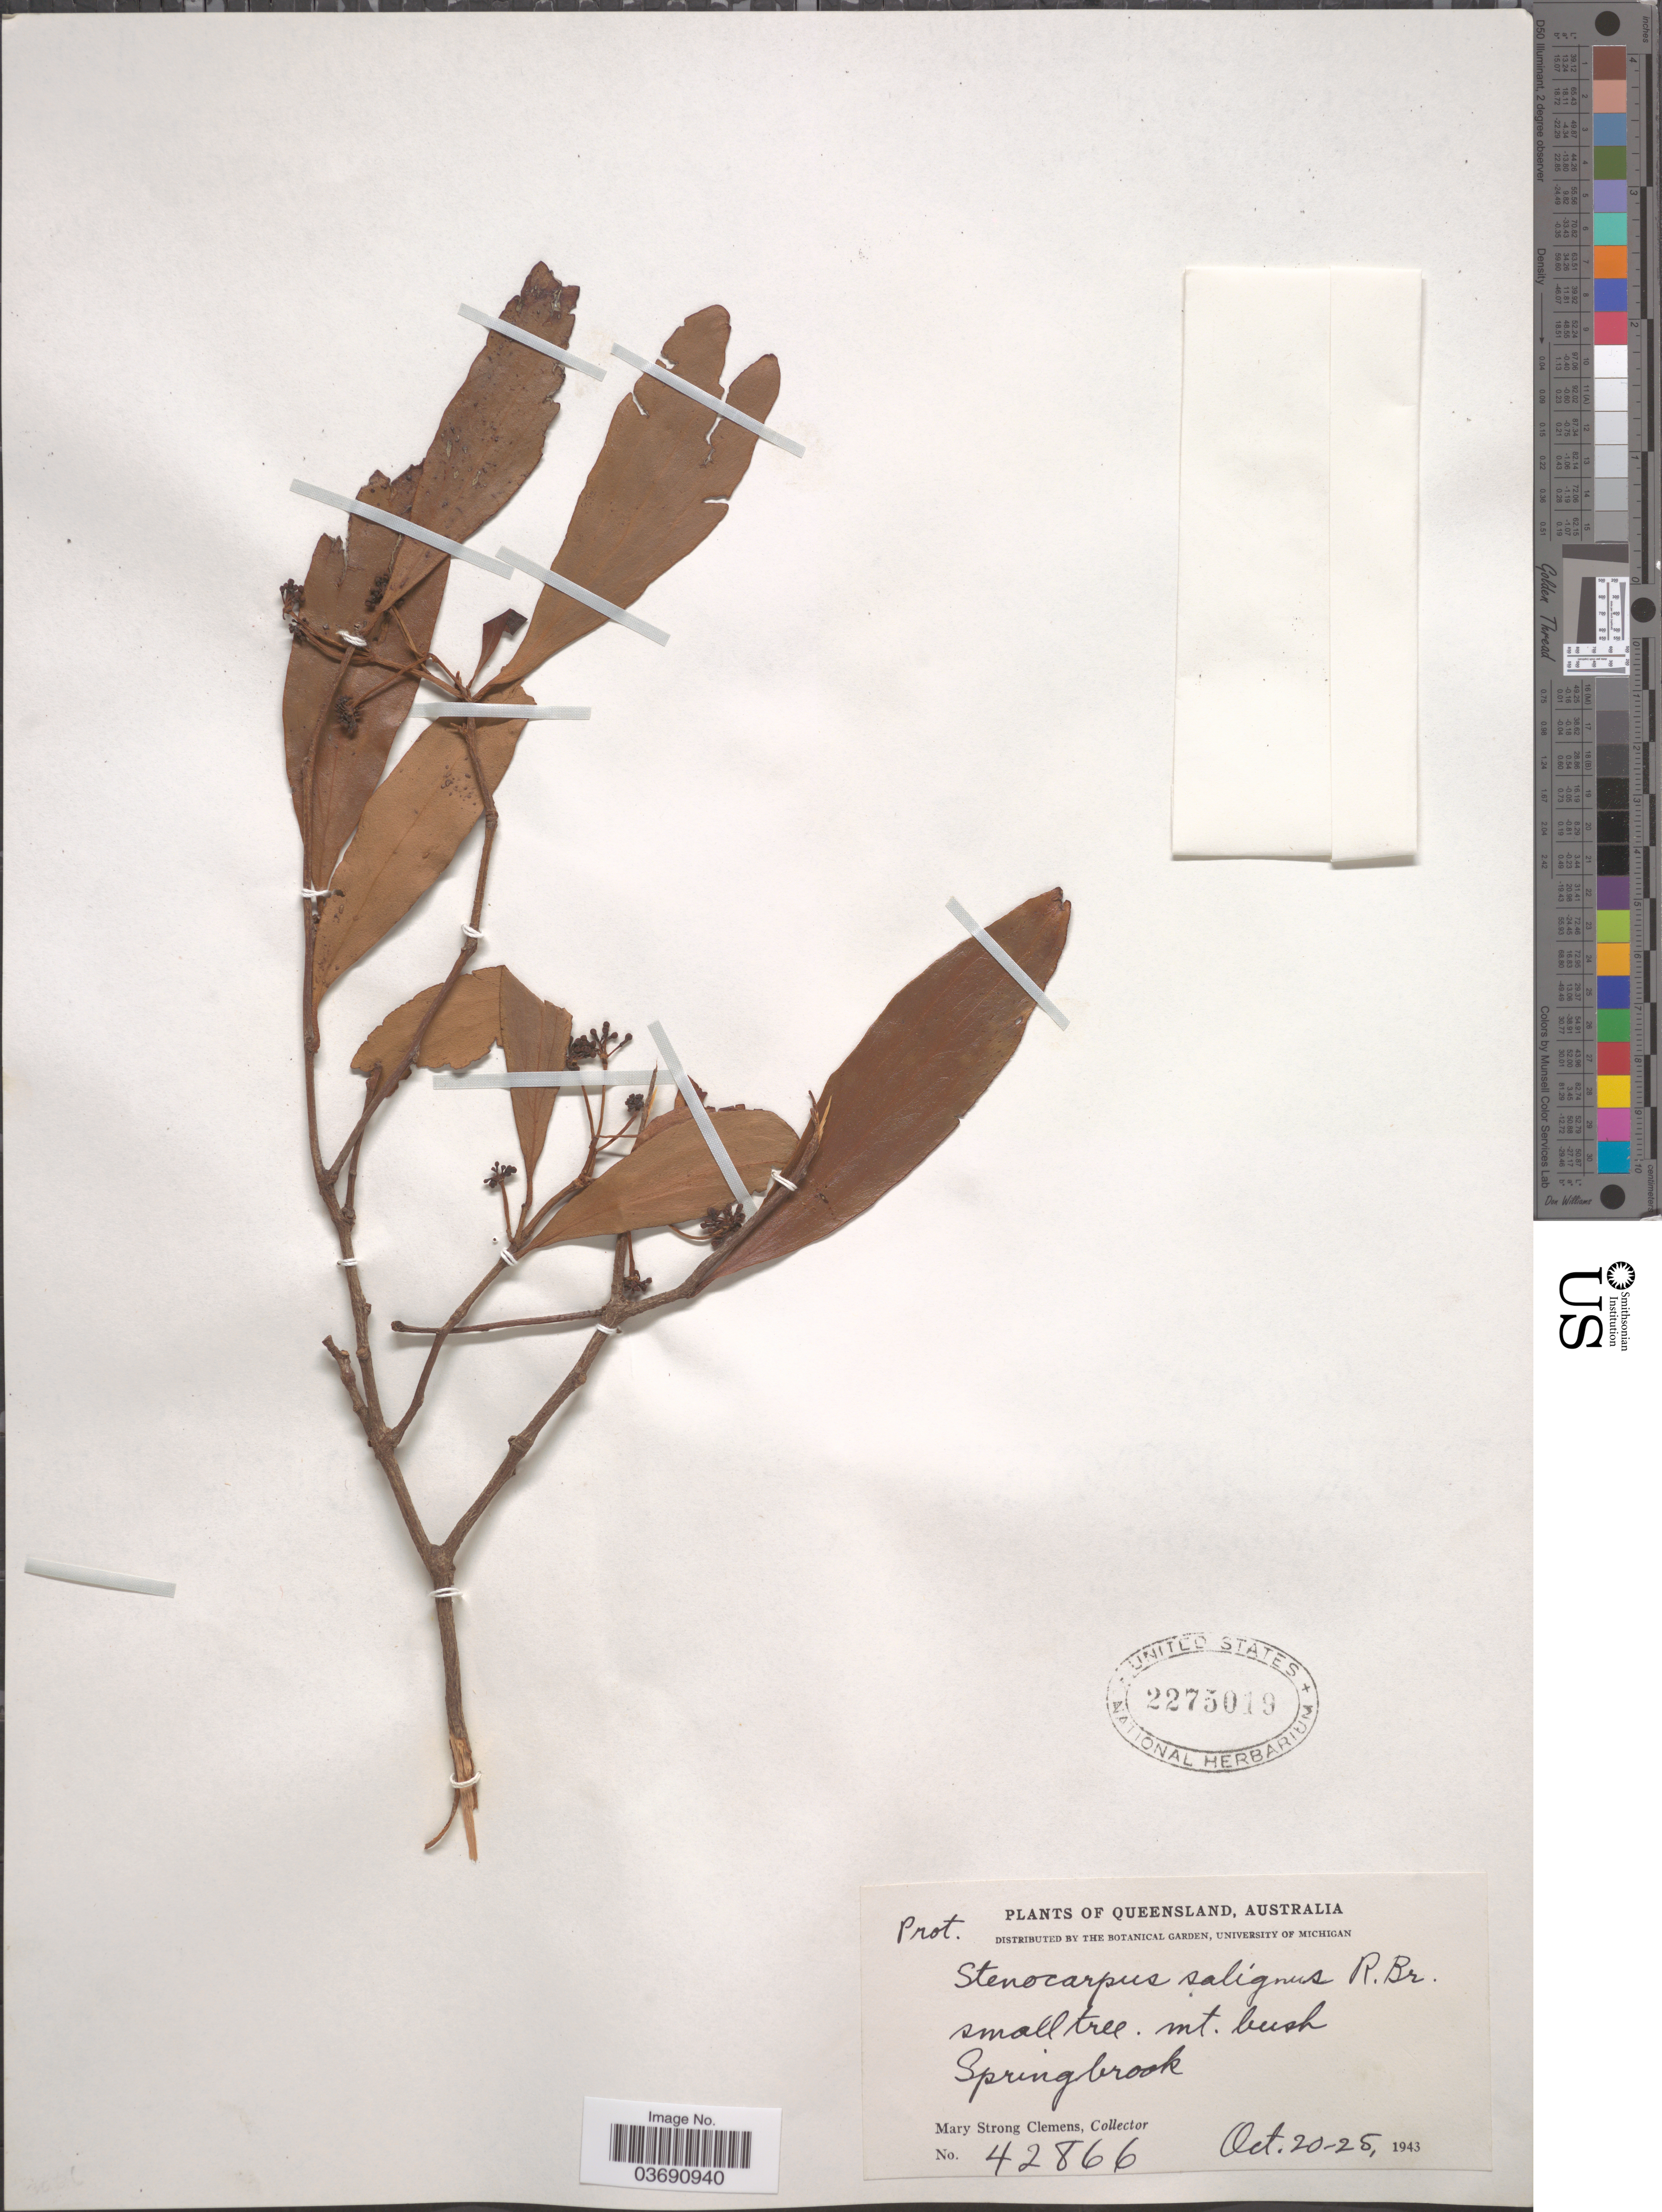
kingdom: Plantae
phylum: Tracheophyta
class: Magnoliopsida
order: Proteales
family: Proteaceae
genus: Stenocarpus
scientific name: Stenocarpus salignus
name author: R. Br.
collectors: M. S. Clemens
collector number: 42866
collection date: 1943-10-20/1943-10-25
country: Australia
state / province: Queensland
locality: Springbrook.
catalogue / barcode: US 2275019